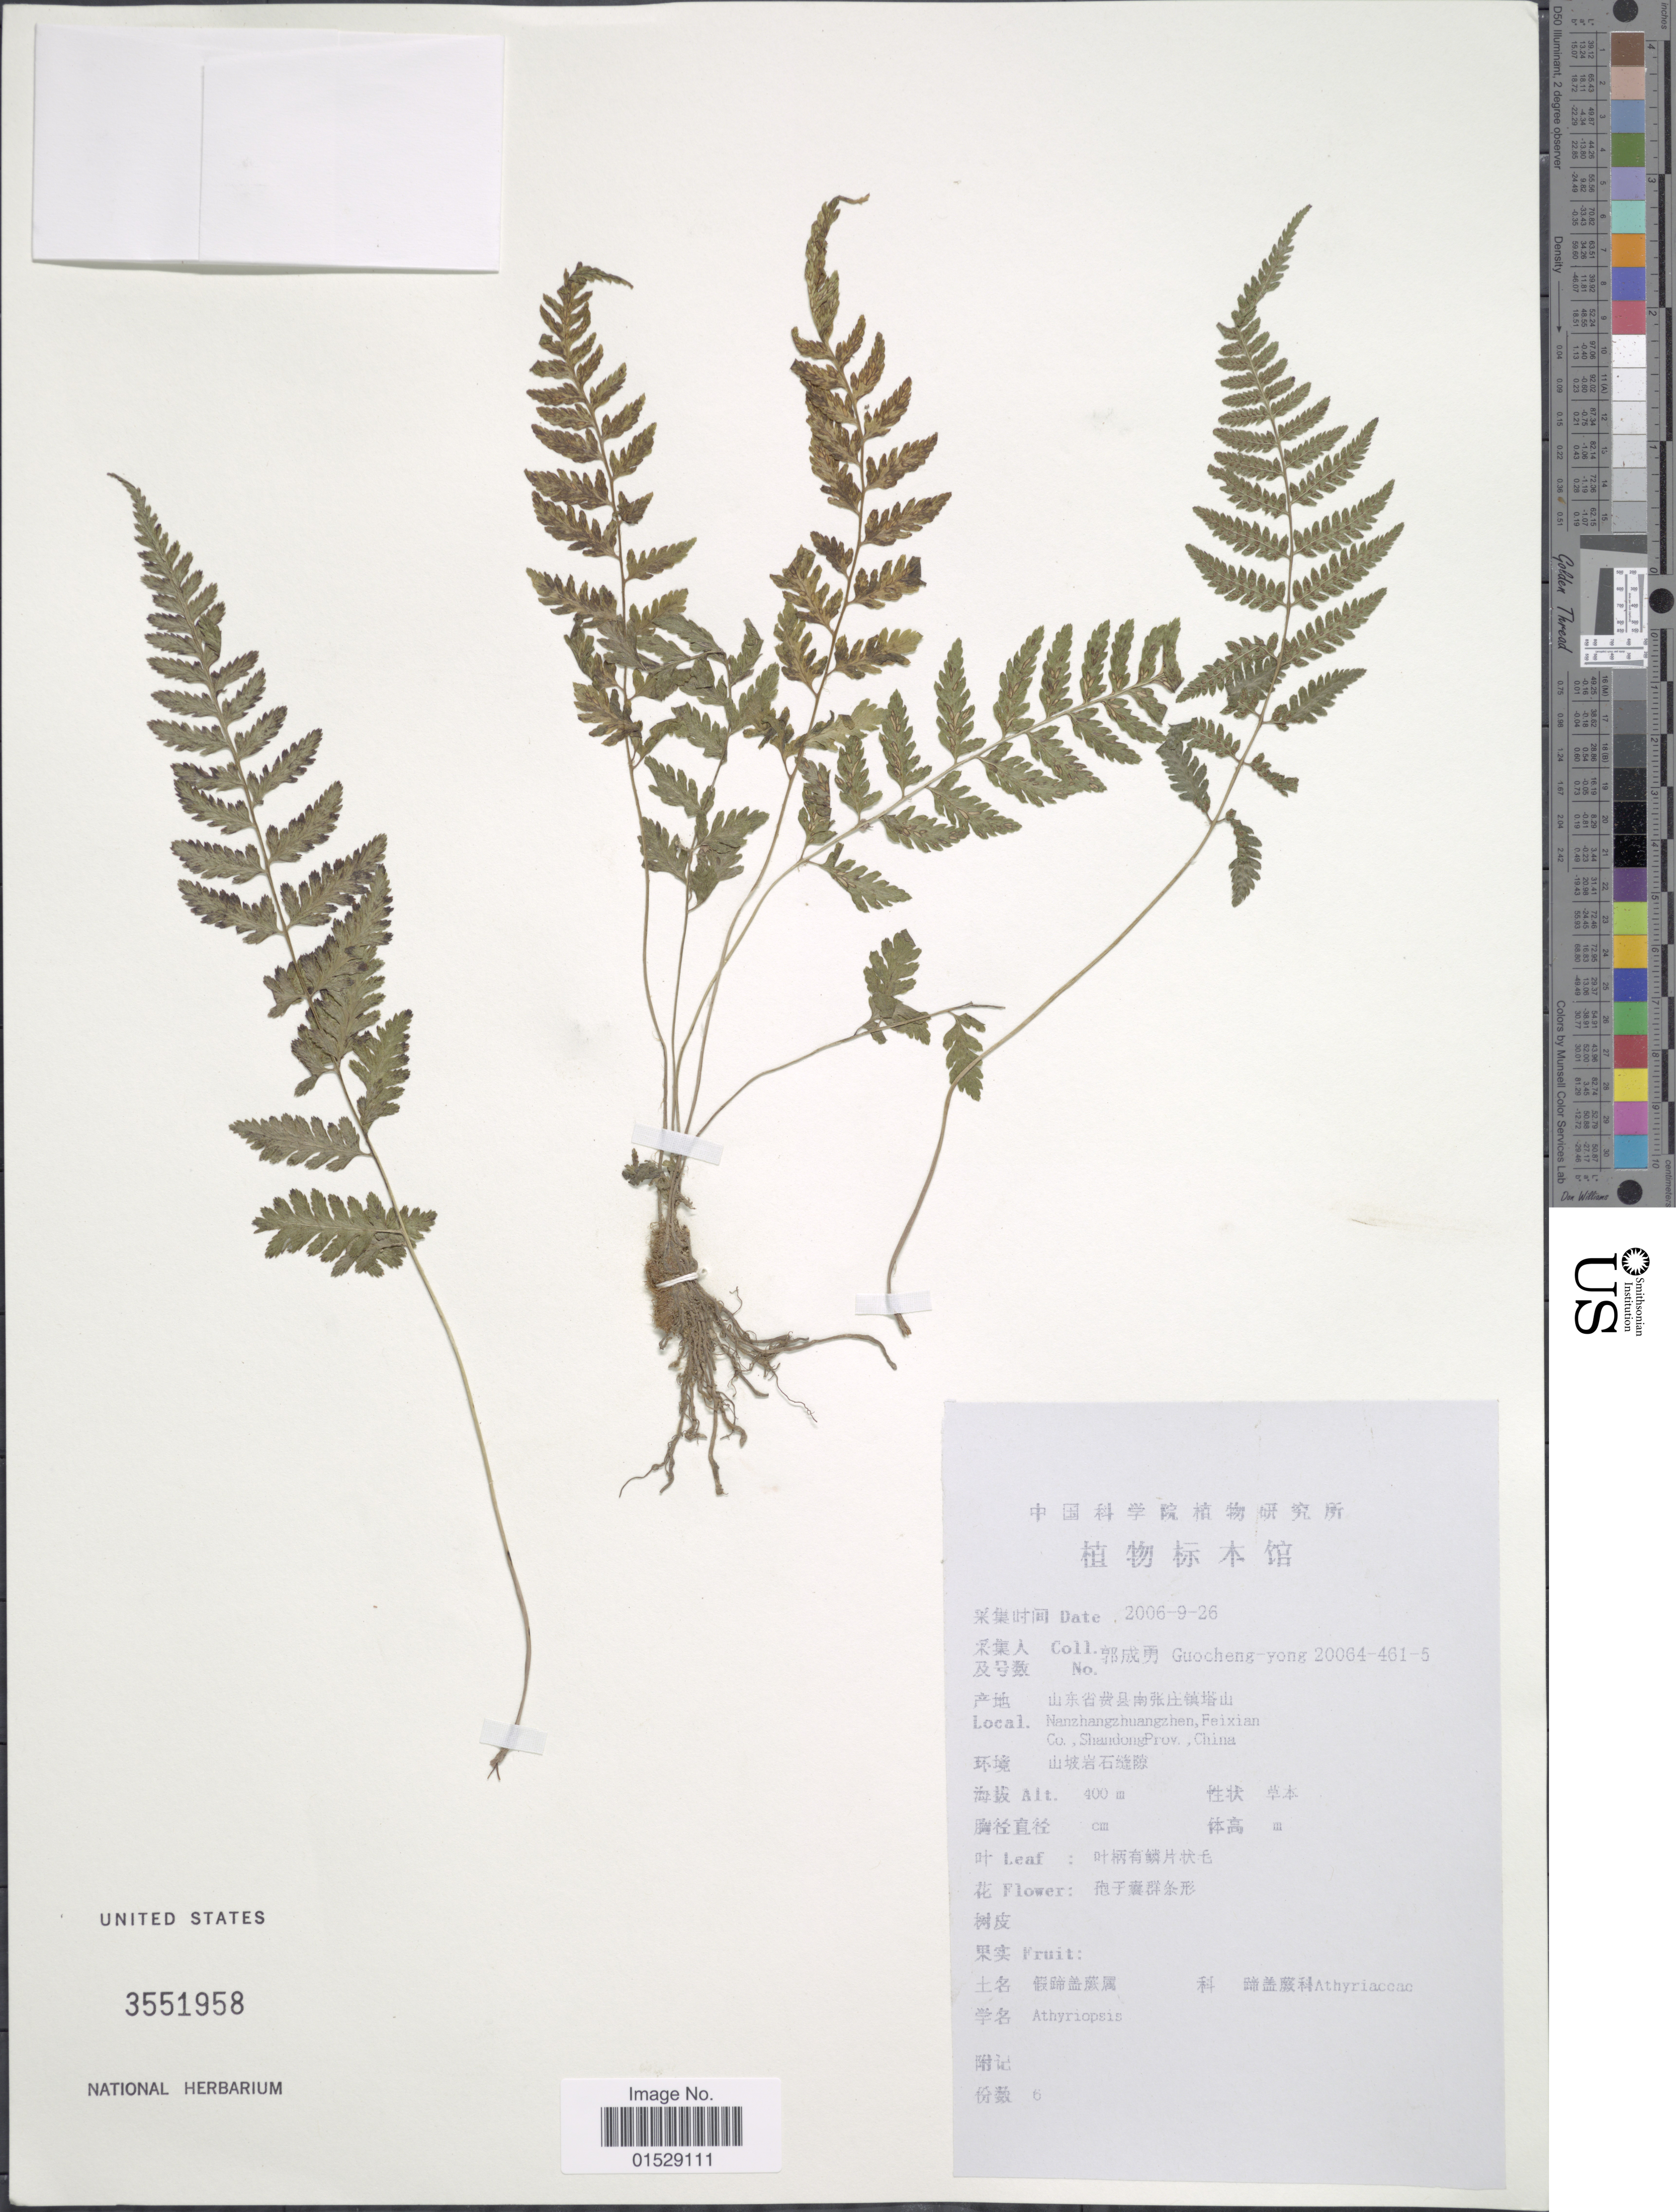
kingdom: Plantae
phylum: Tracheophyta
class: Polypodiopsida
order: Polypodiales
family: Athyriaceae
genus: Deparia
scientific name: Deparia sp.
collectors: Guo cheng-yong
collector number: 20064-461-5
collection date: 2006-09-26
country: China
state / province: Shandong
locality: Nanzhangzhuangzhen, Feixian Co., Shandong Prov., China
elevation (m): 400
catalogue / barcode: US 3551958